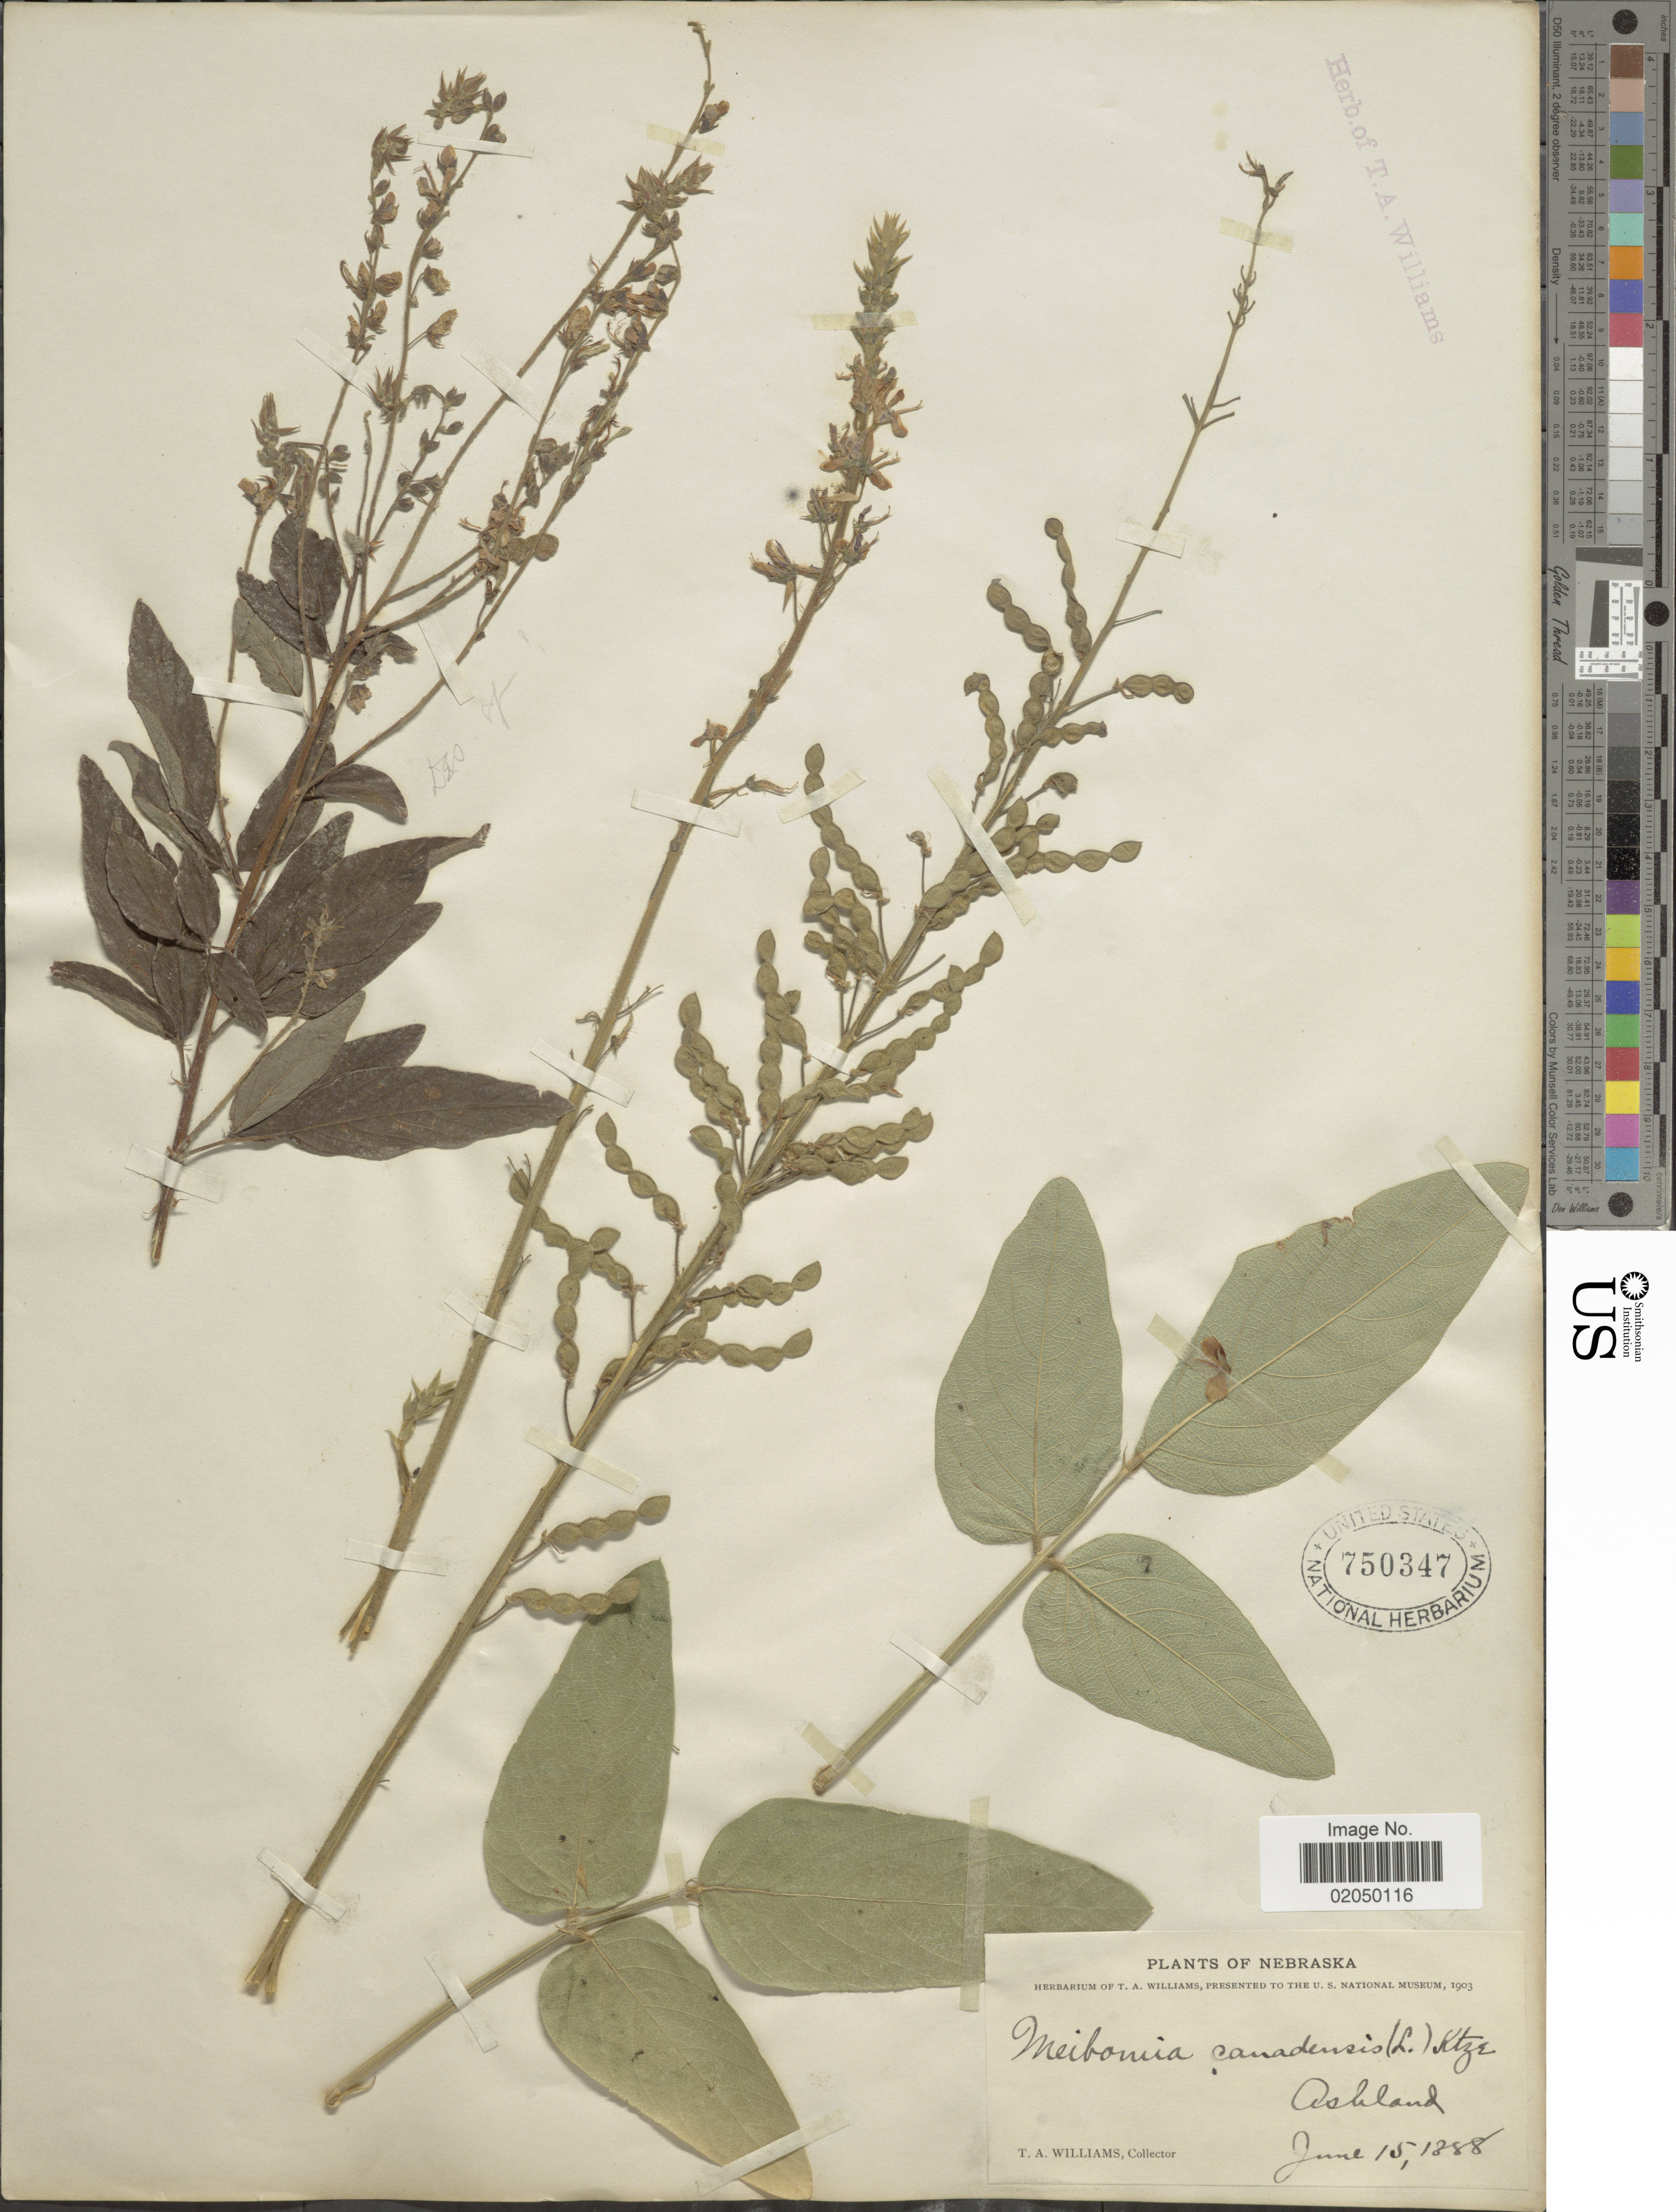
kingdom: Plantae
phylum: Tracheophyta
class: Magnoliopsida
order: Fabales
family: Fabaceae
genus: Desmodium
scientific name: Desmodium canadense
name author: (L.) DC.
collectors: T. A. Williams (herbarium)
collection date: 1888-06-15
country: United States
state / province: Nebraska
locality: Ashland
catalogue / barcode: US 750347